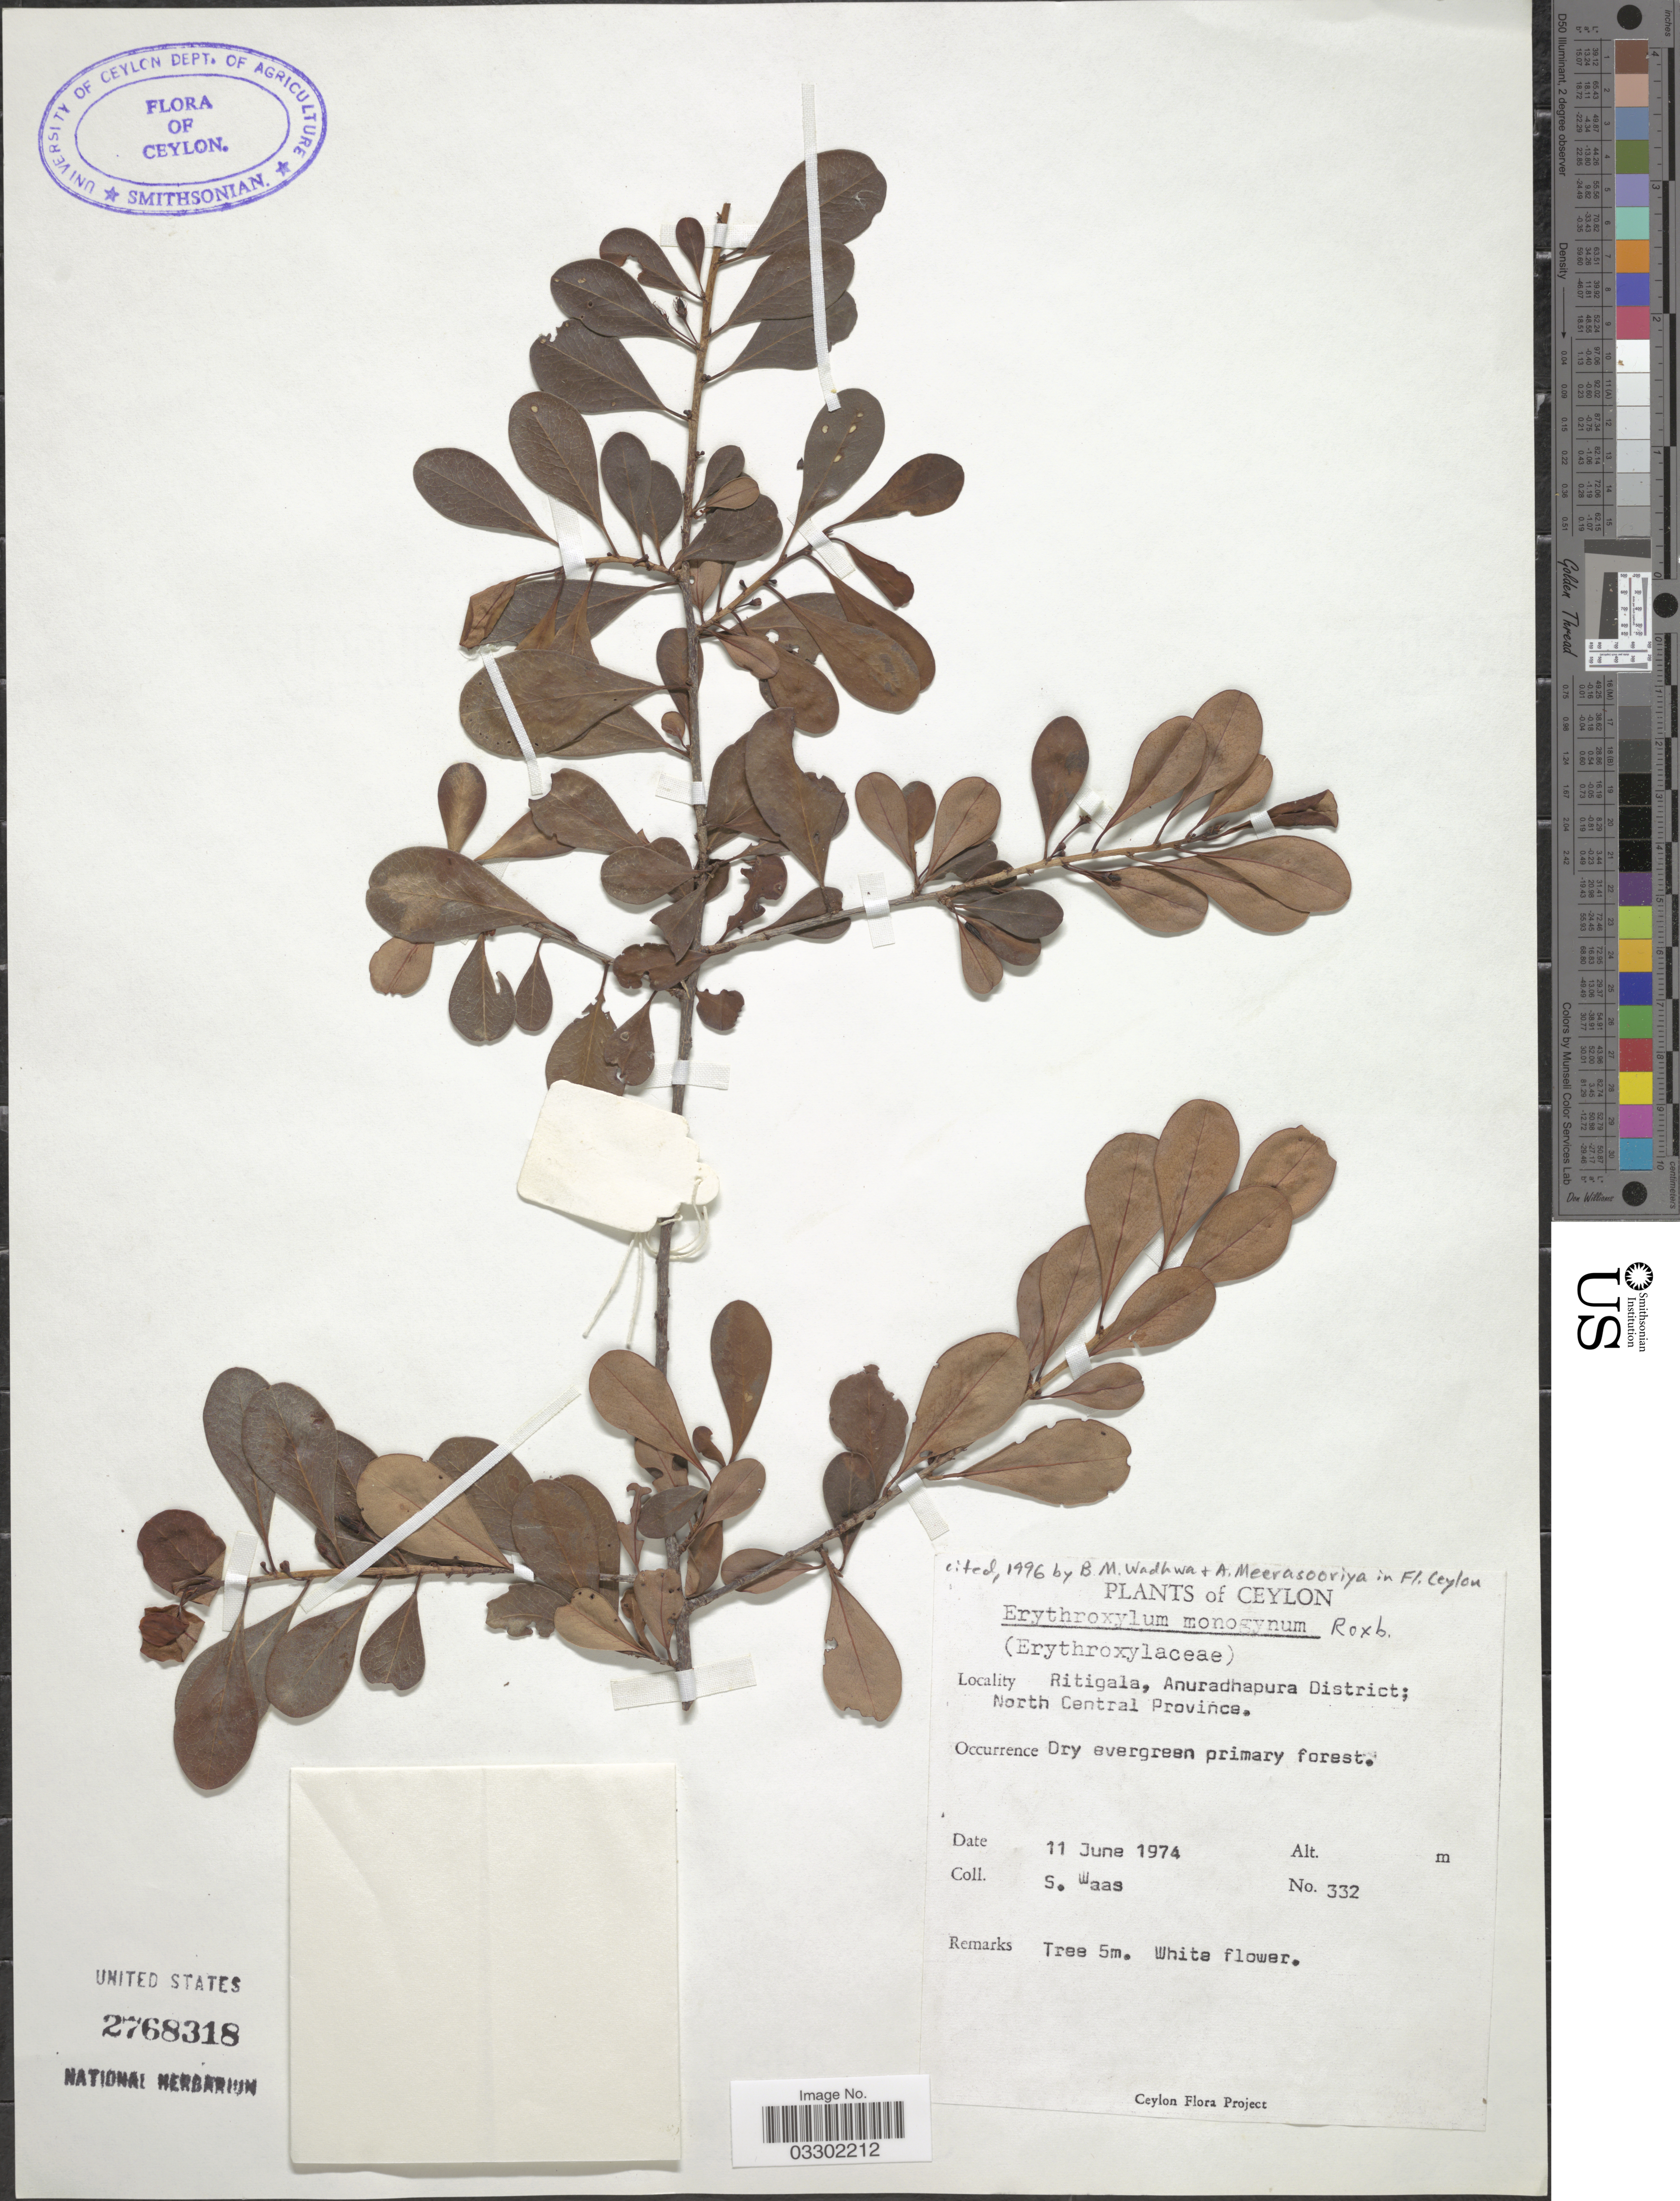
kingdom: Plantae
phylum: Tracheophyta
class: Magnoliopsida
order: Malpighiales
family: Erythroxylaceae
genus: Erythroxylum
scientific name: Erythroxylum monogynum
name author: Roxb.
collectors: S. Waas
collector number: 332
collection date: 1974-06-11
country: Sri Lanka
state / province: North Central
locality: Ceylon, Ritigala, Anuradhapura District.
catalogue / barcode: US 2768318